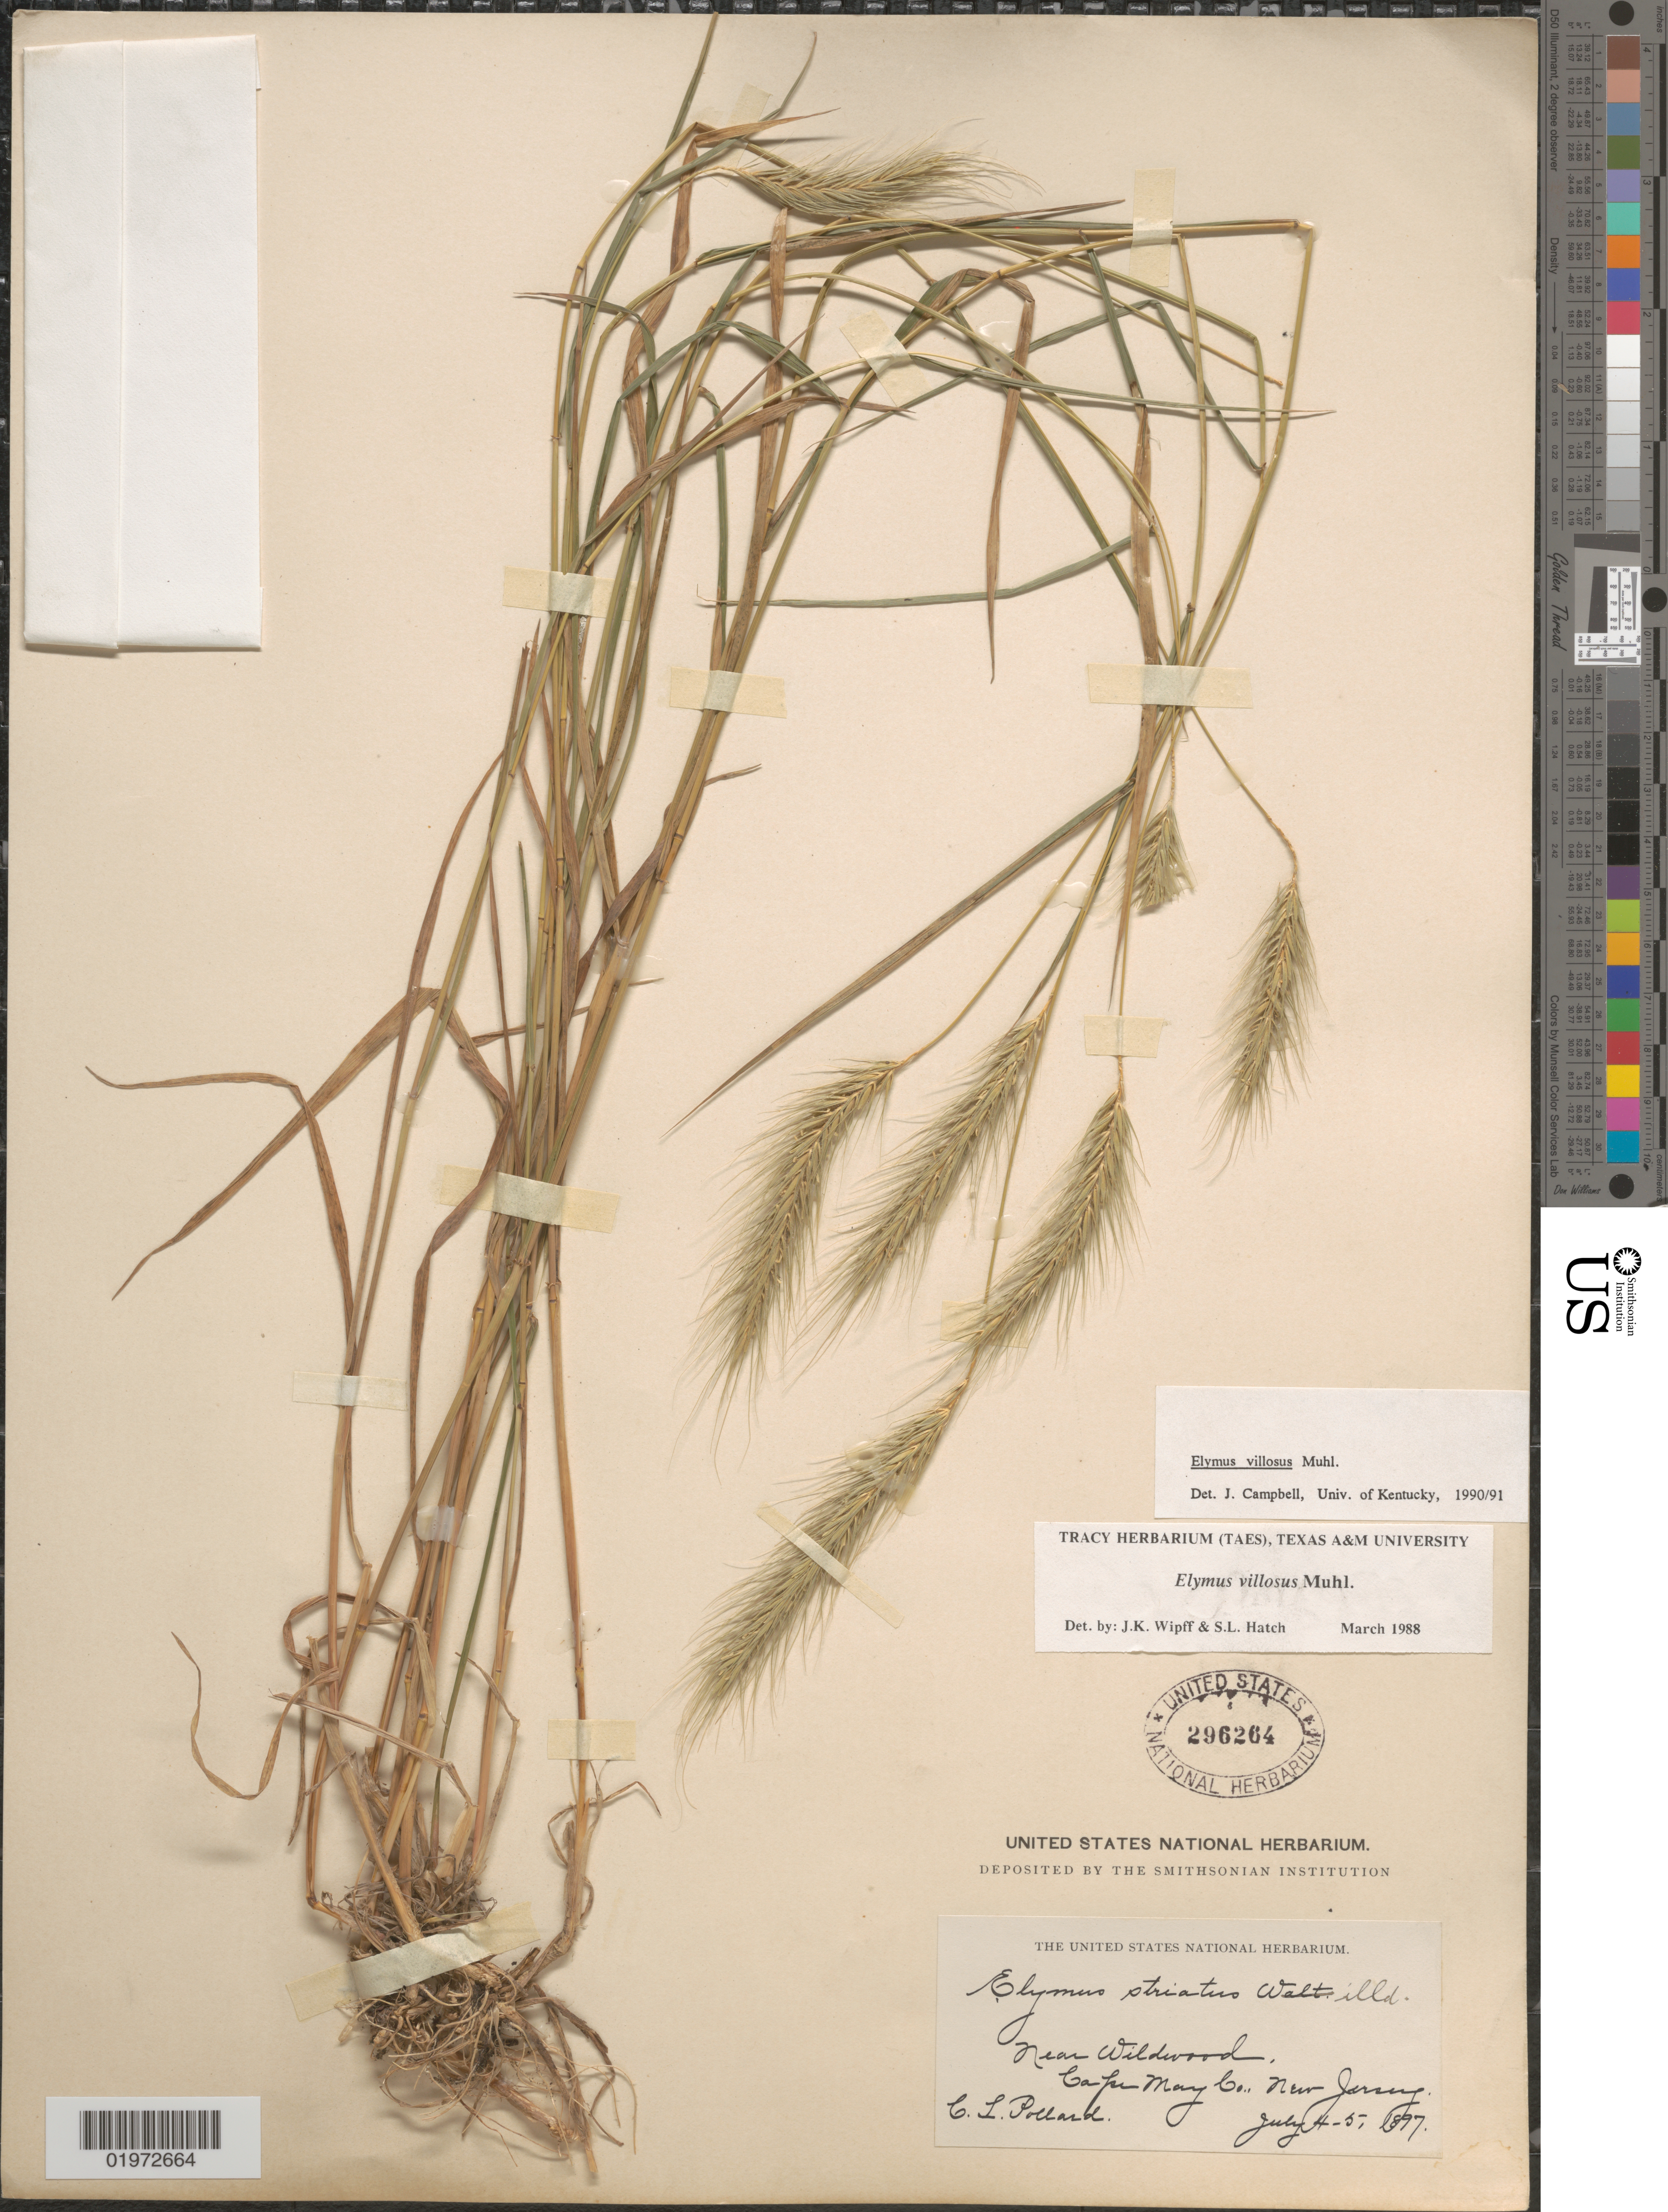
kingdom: Plantae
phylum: Tracheophyta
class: Liliopsida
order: Poales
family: Poaceae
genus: Elymus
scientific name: Elymus villosus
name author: Muhl. ex Willd.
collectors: C. L. Pollard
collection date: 1897-07-04/1897-07-05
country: United States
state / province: New Jersey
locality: Near Wildwood, Cape May Co.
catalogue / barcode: US 296264